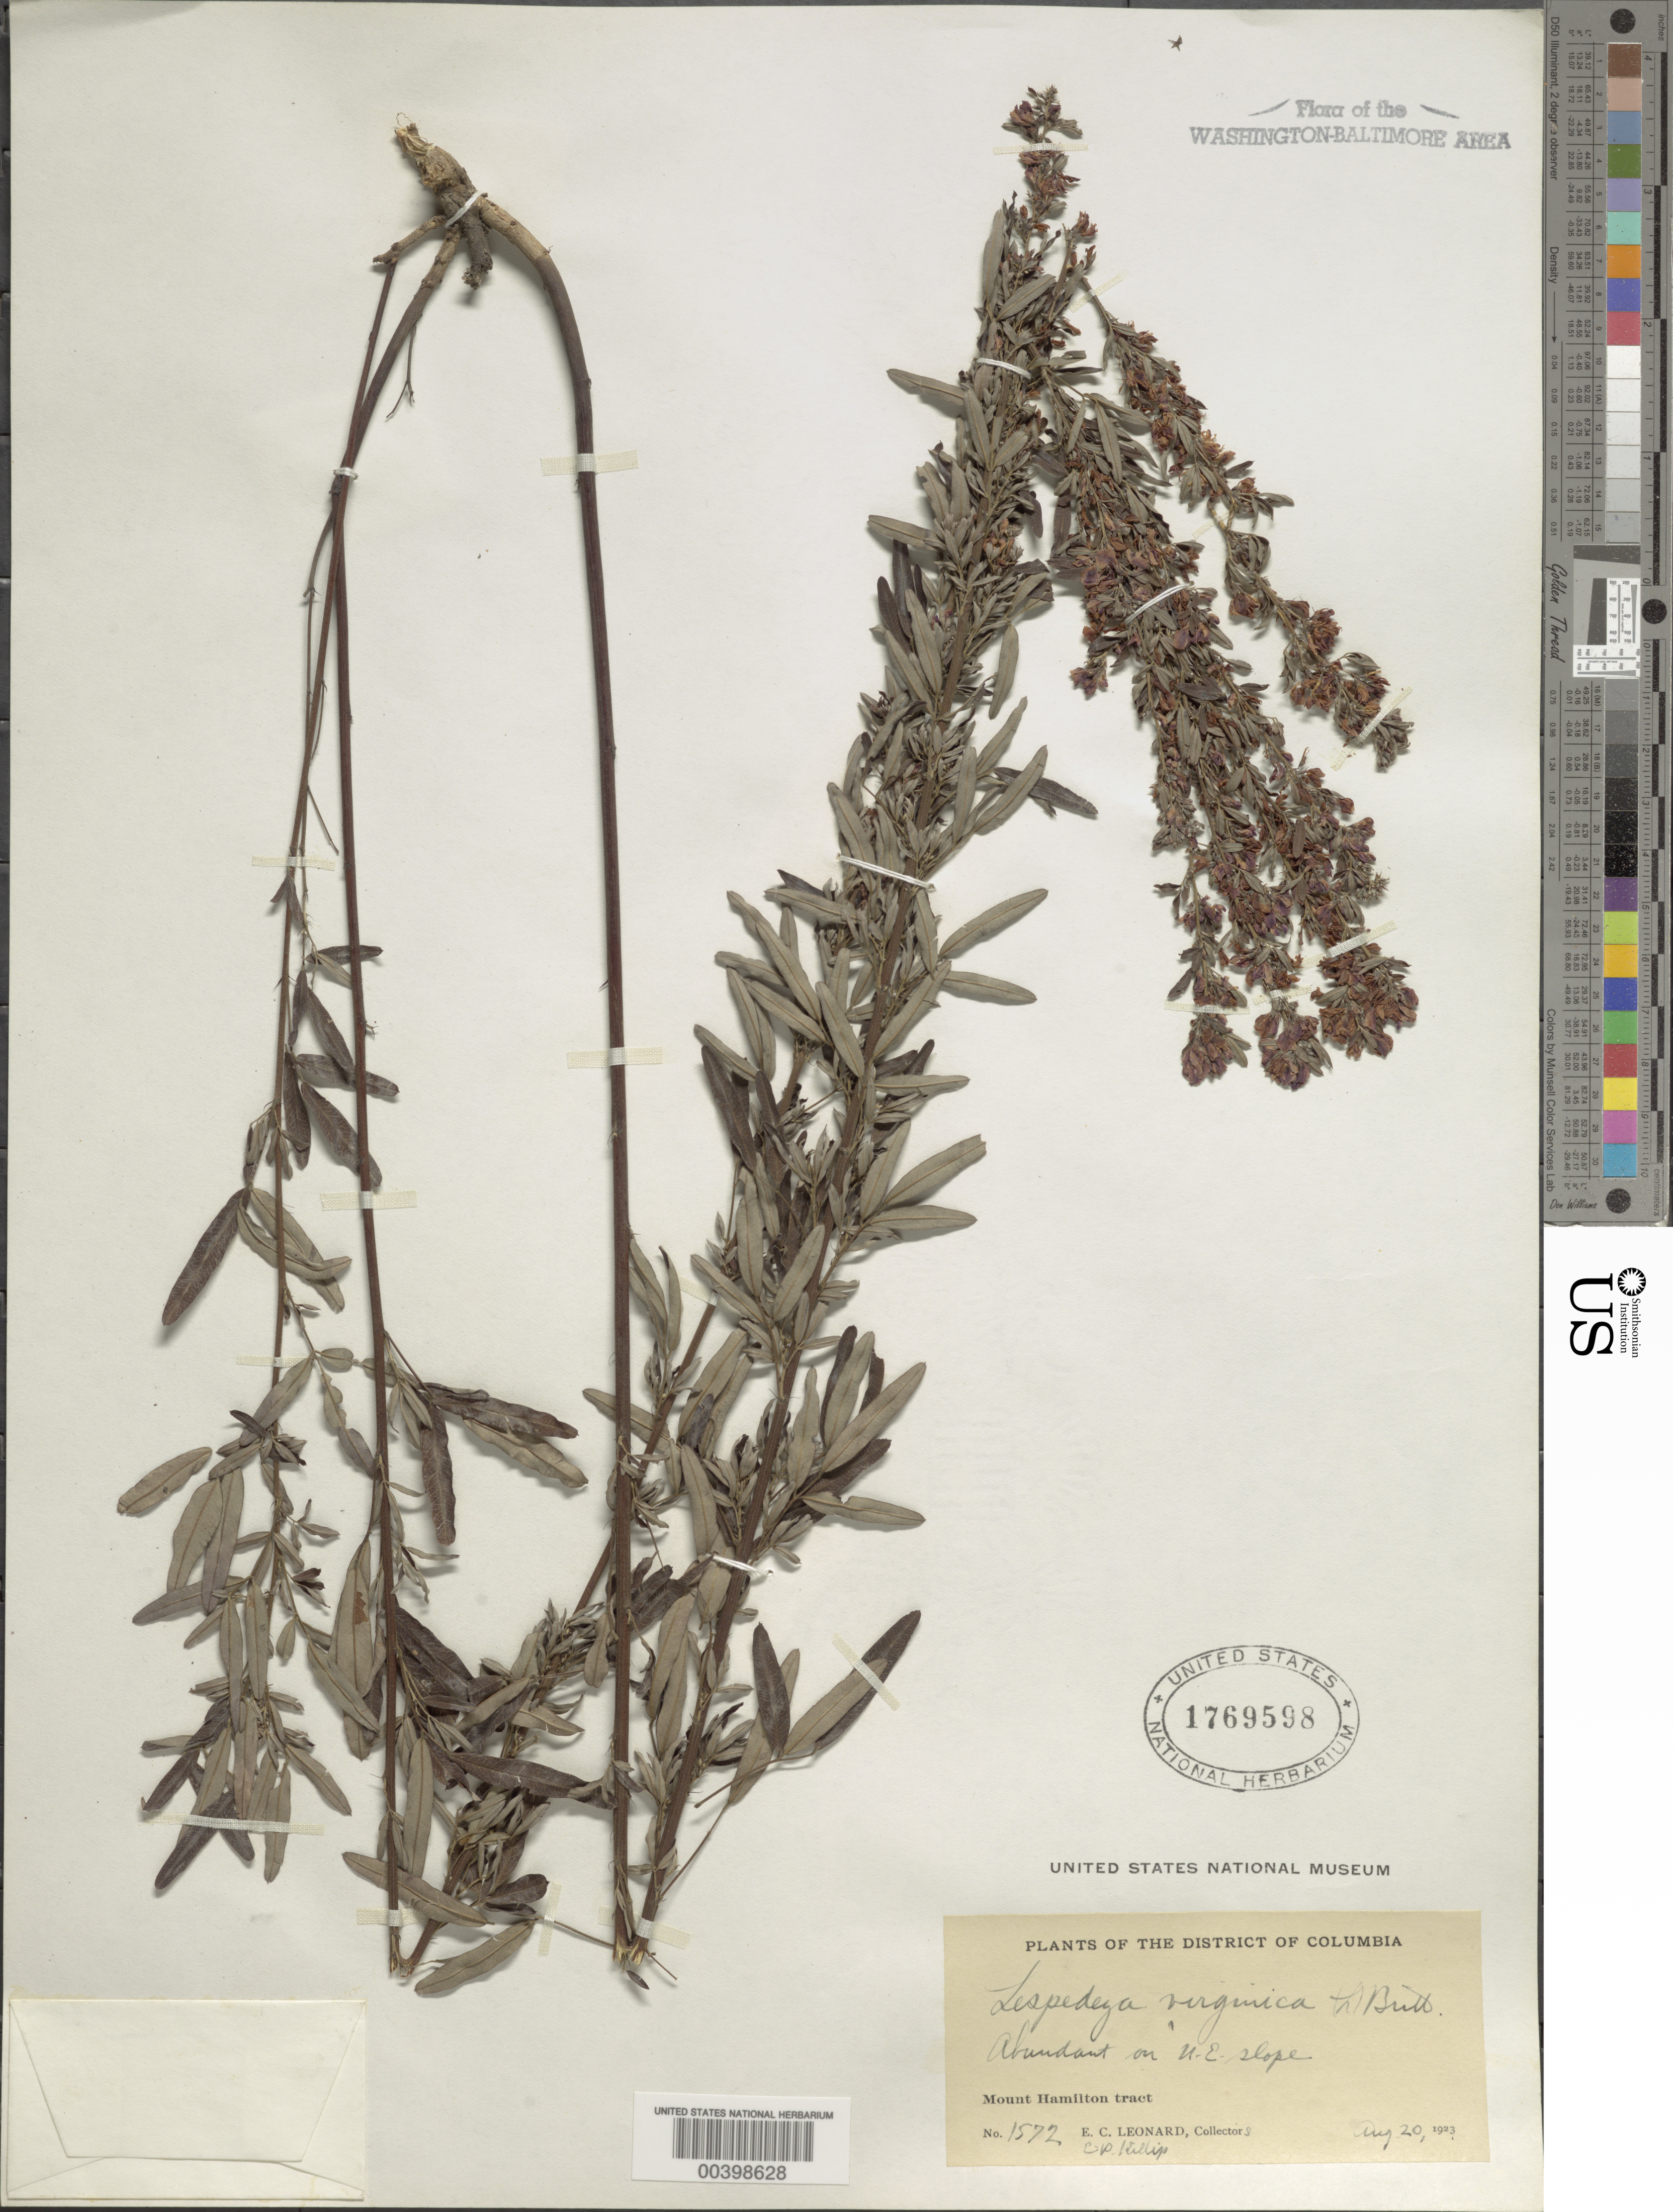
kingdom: Plantae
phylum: Tracheophyta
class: Magnoliopsida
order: Fabales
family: Fabaceae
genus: Lespedeza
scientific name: Lespedeza virginica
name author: (L.) Britton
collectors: E. C. Leonard & E. P. Killip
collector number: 1572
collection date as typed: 20 Aug 1923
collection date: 1923-08-20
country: United States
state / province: District of Columbia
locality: Mount Hamilton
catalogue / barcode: US 1769598